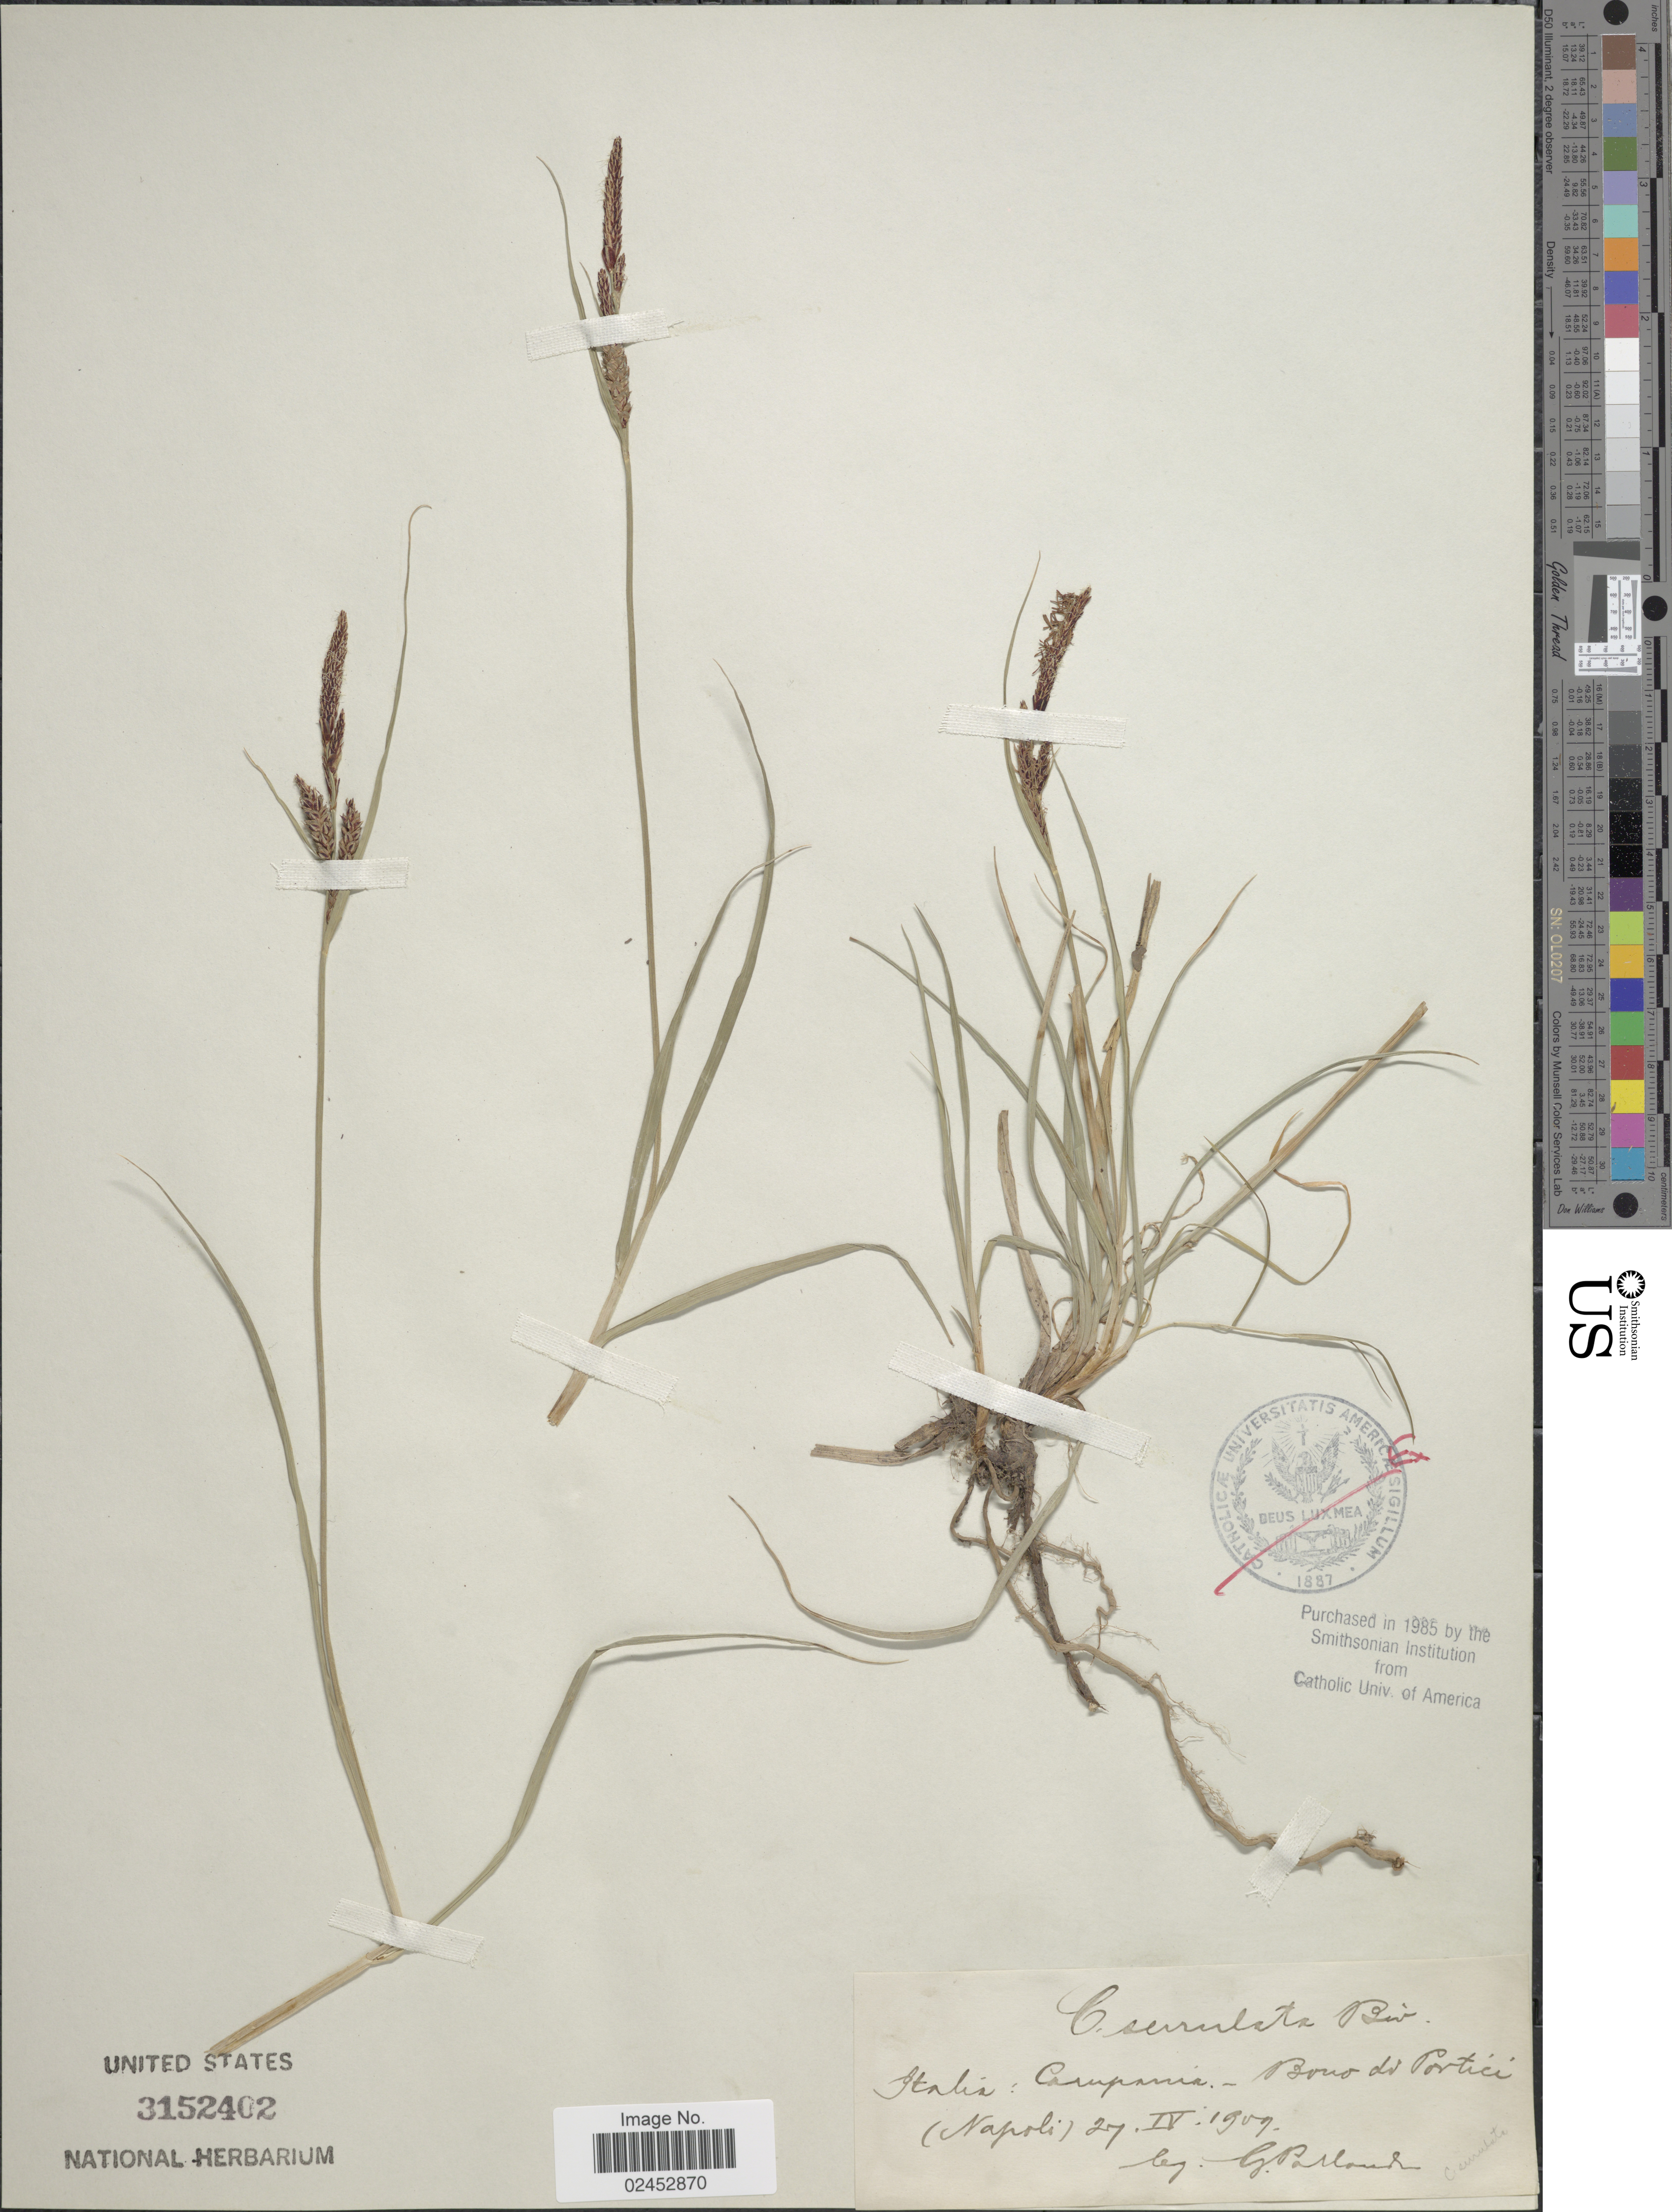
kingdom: Plantae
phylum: Tracheophyta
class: Liliopsida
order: Poales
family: Cyperaceae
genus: Carex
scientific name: Carex flacca subsp. erythrostachys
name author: (Hoppe) Holub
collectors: G. Pollard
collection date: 1907-04-27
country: Italy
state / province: Campania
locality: Italia: Bono di Portici.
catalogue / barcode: US 3152402